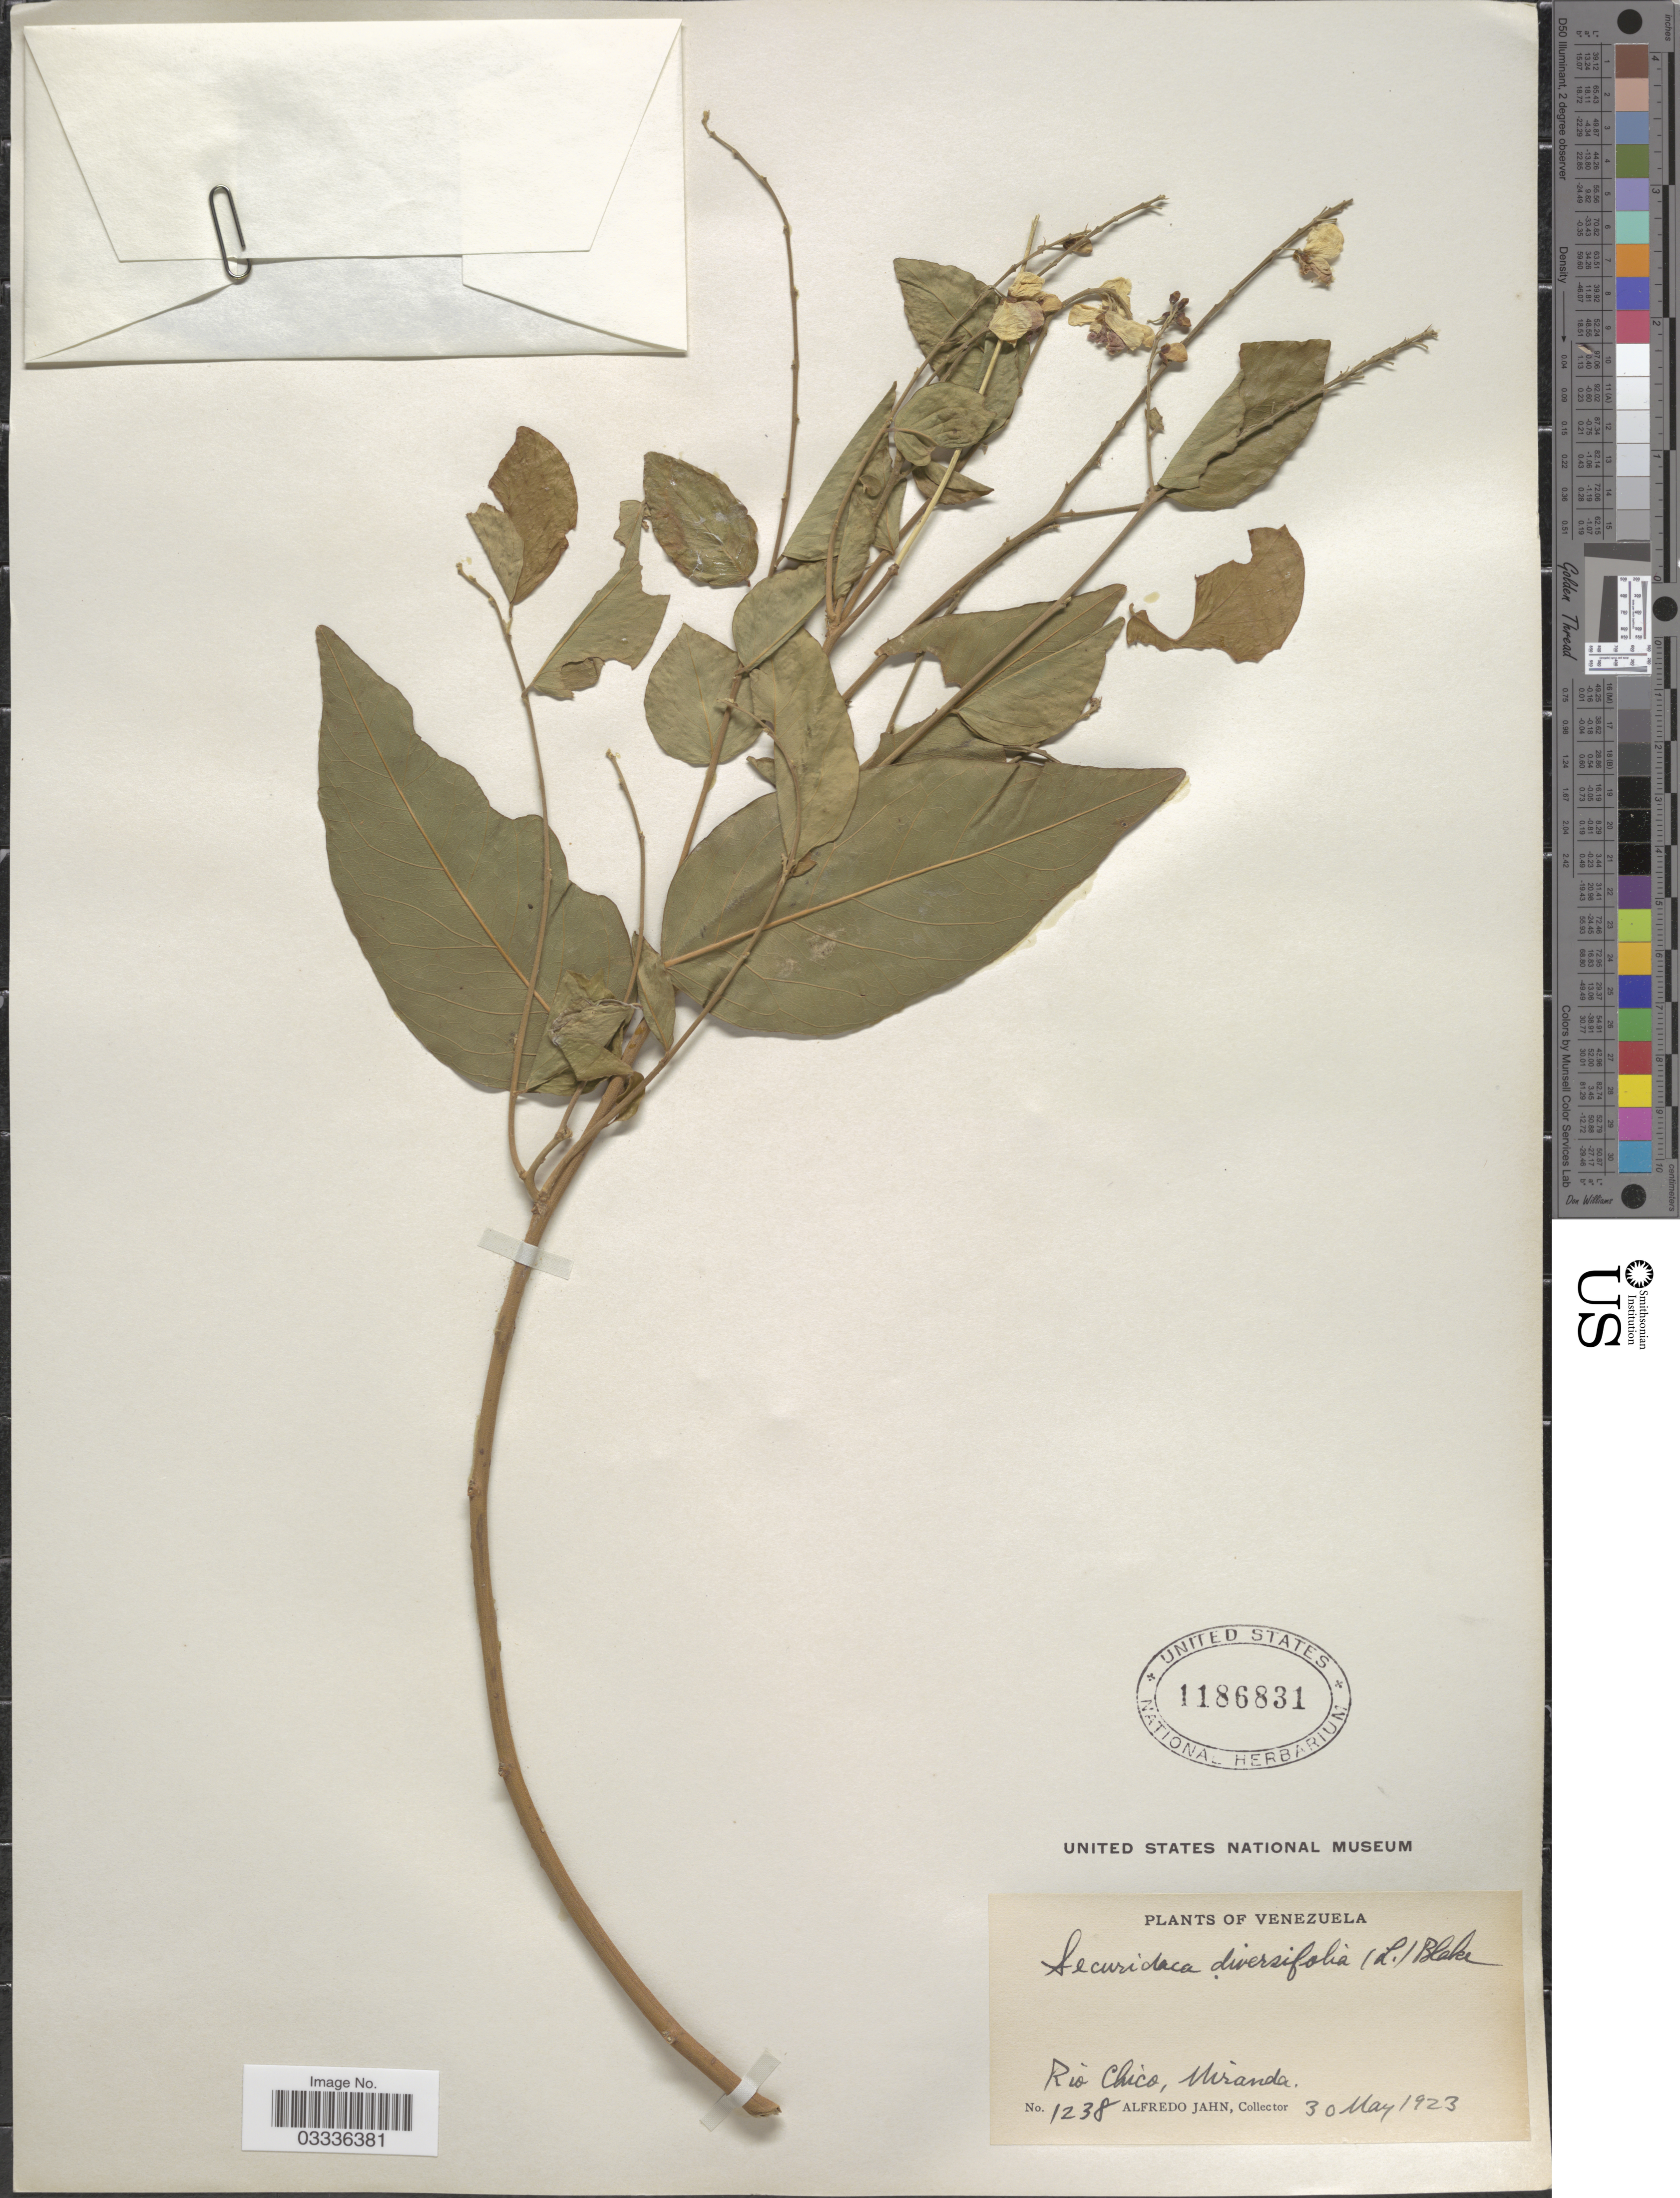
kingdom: Plantae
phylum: Tracheophyta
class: Magnoliopsida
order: Fabales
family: Polygalaceae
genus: Securidaca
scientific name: Securidaca diversifolia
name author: (L.) S.F. Blake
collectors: A. Jahn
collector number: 1238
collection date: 1923-05-30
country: Venezuela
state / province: Miranda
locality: Rio Chico.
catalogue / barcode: US 1186831